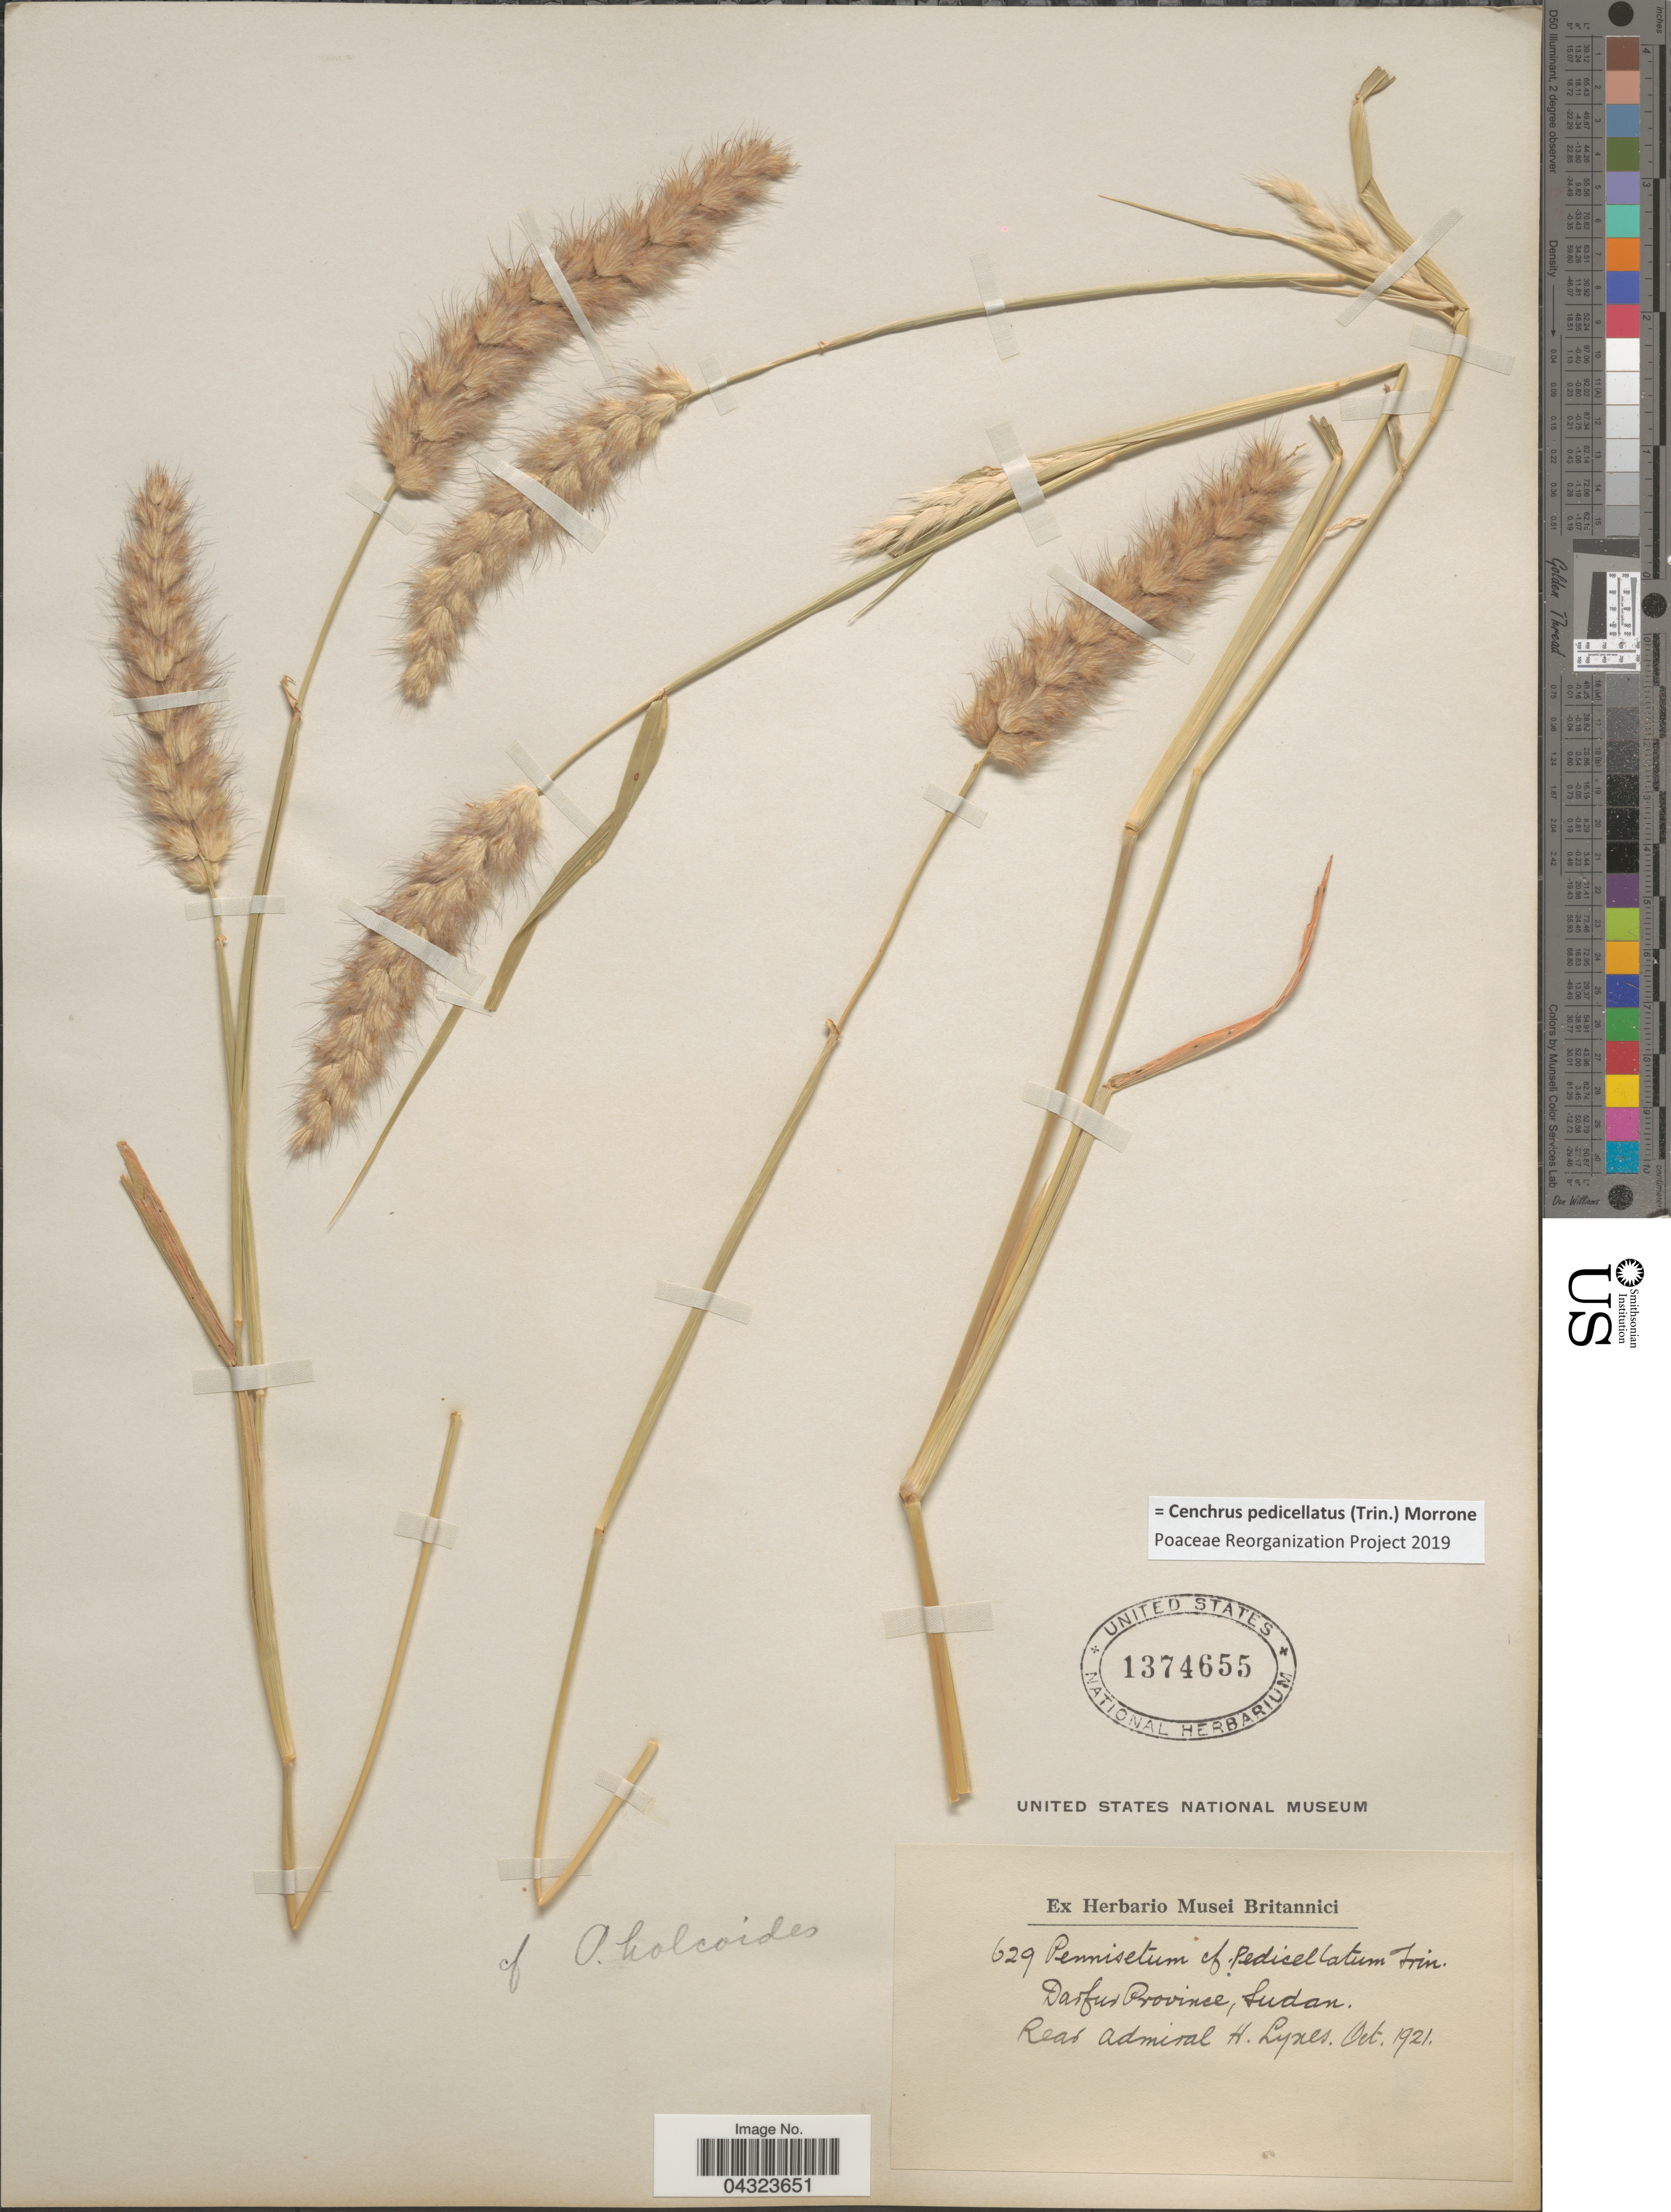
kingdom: Plantae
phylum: Tracheophyta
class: Liliopsida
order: Poales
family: Poaceae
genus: Cenchrus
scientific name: Cenchrus pedicellatus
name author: (Trin.) Morrone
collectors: H. Lynes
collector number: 629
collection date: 1921-10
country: Sudan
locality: Darfur Province.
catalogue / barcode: US 1374655